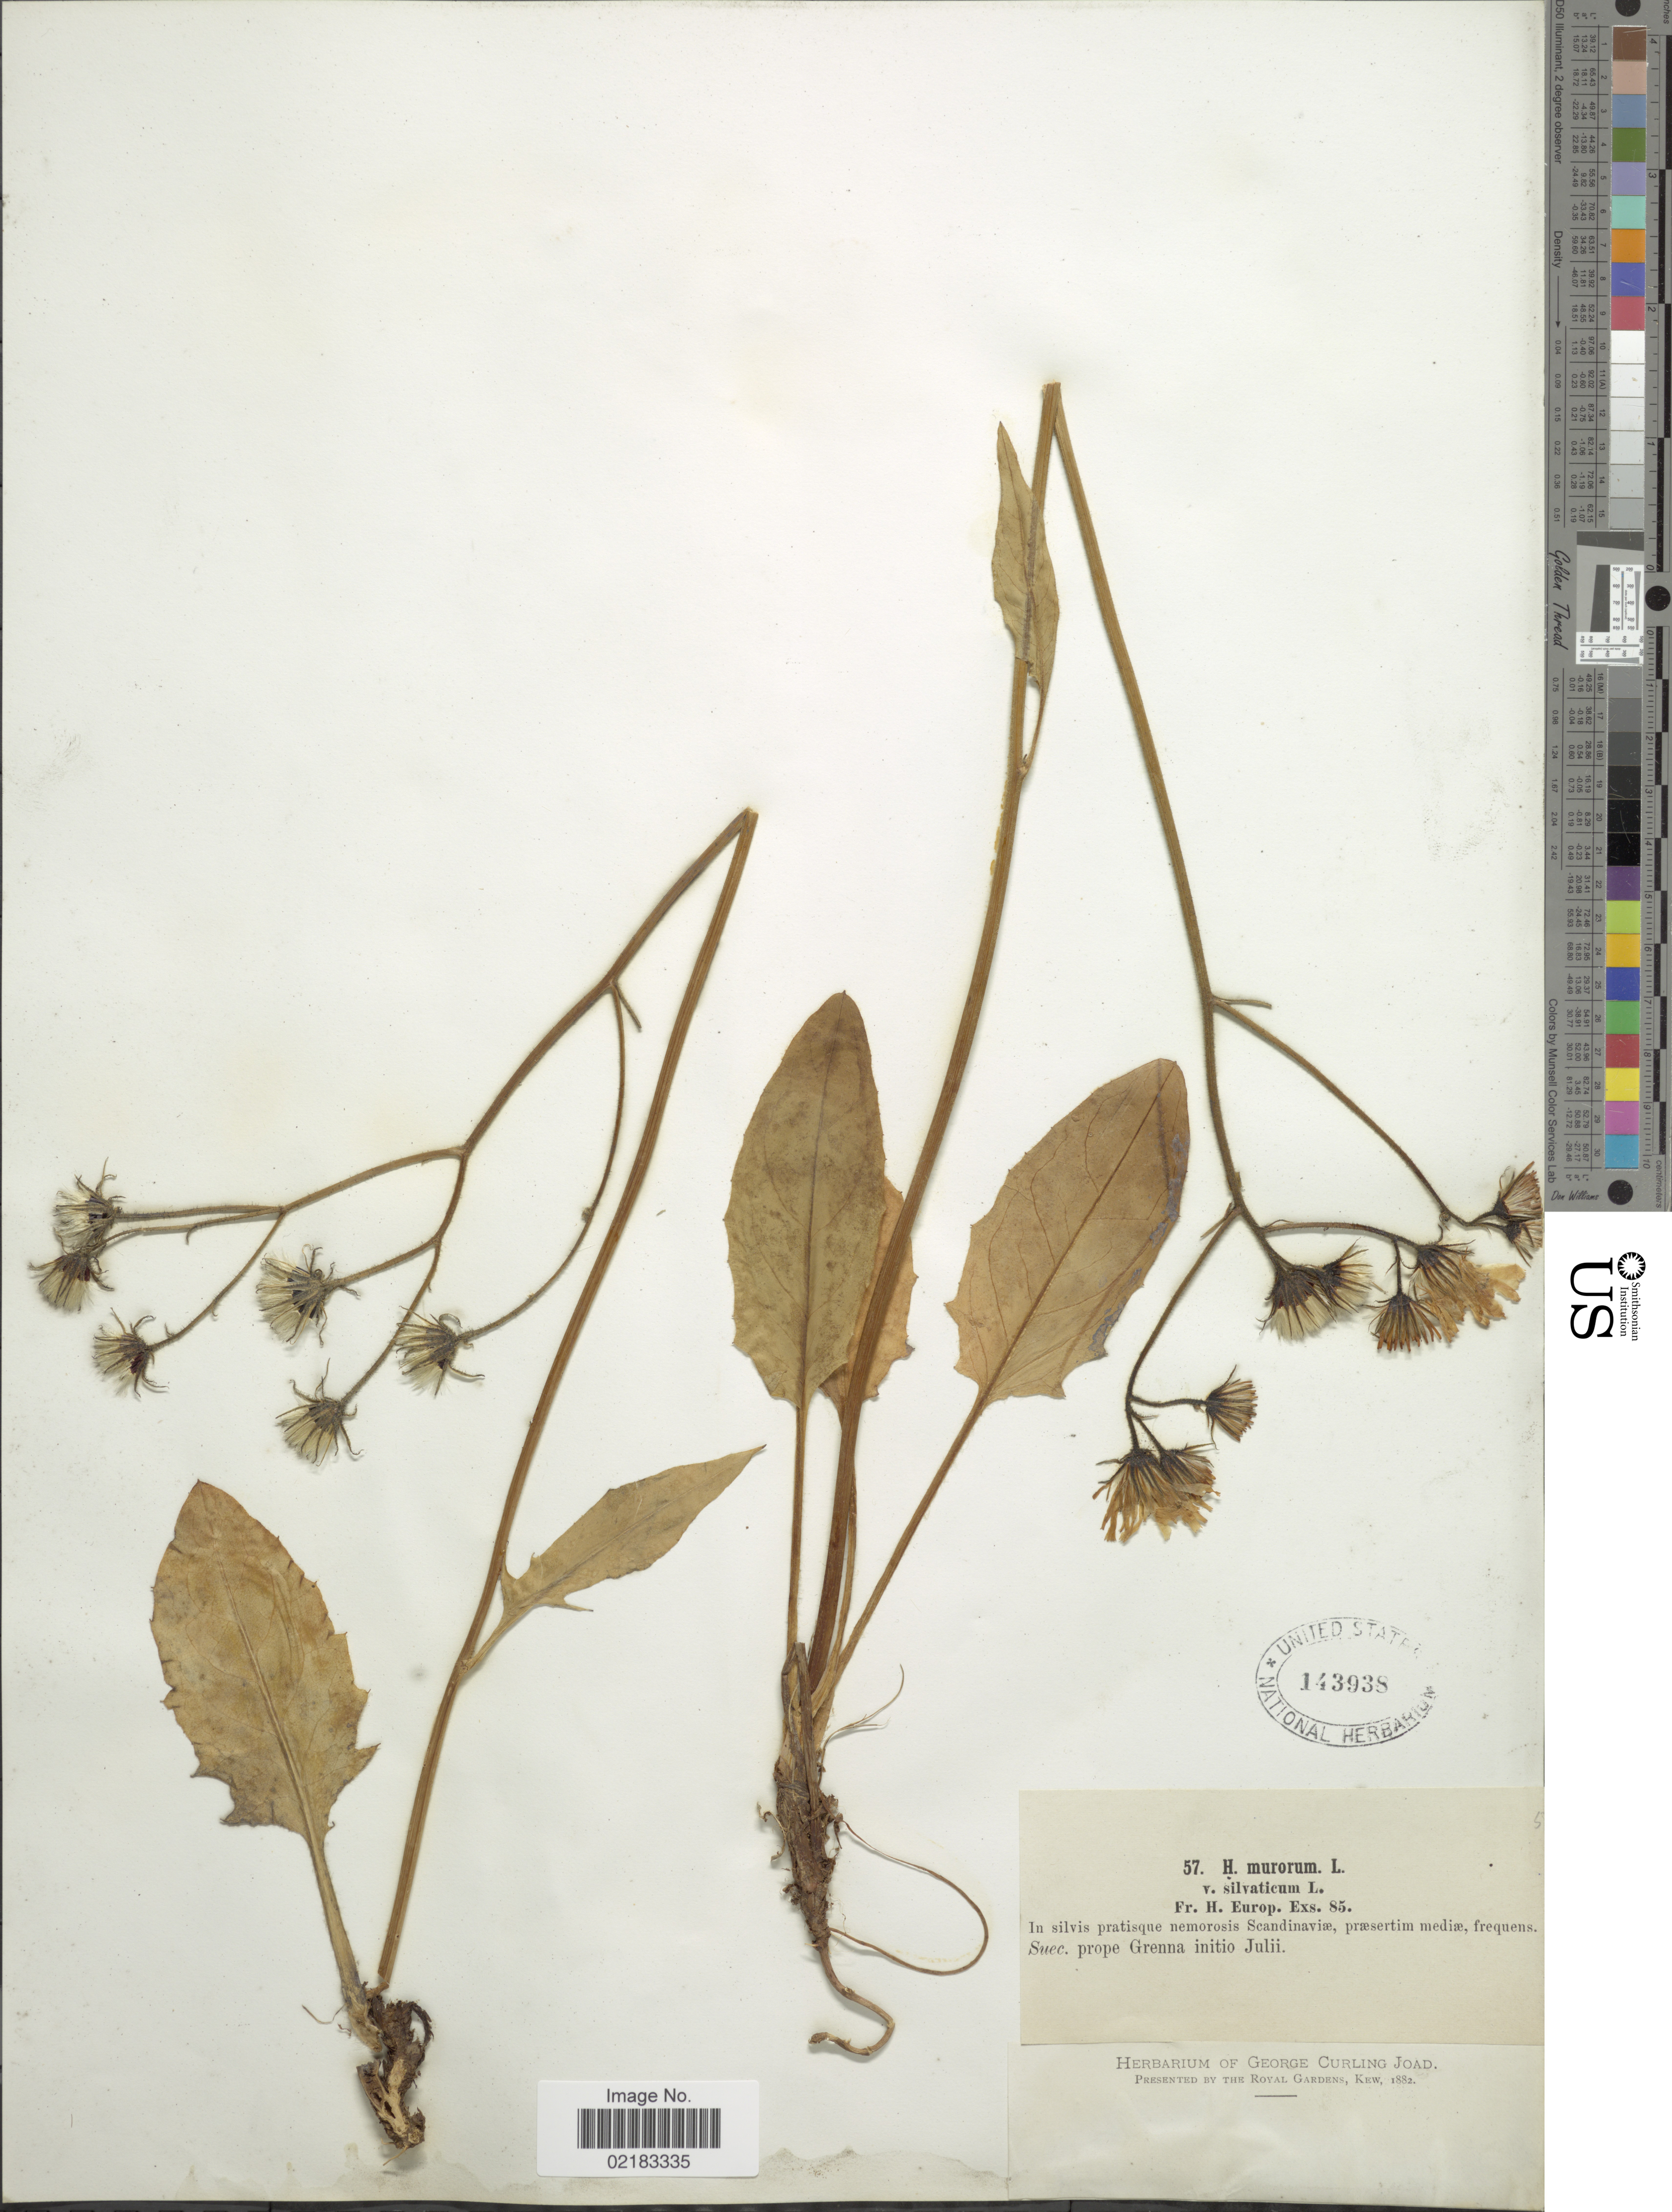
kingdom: Plantae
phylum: Tracheophyta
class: Magnoliopsida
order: Asterales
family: Asteraceae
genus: Hieracium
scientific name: Hieracium murorum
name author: L.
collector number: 57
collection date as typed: Initio Julii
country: Sweden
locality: Suecia: In silvis pratisque nemorosis Scandinaviae, praesertim mediae, frequens.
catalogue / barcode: US 143938